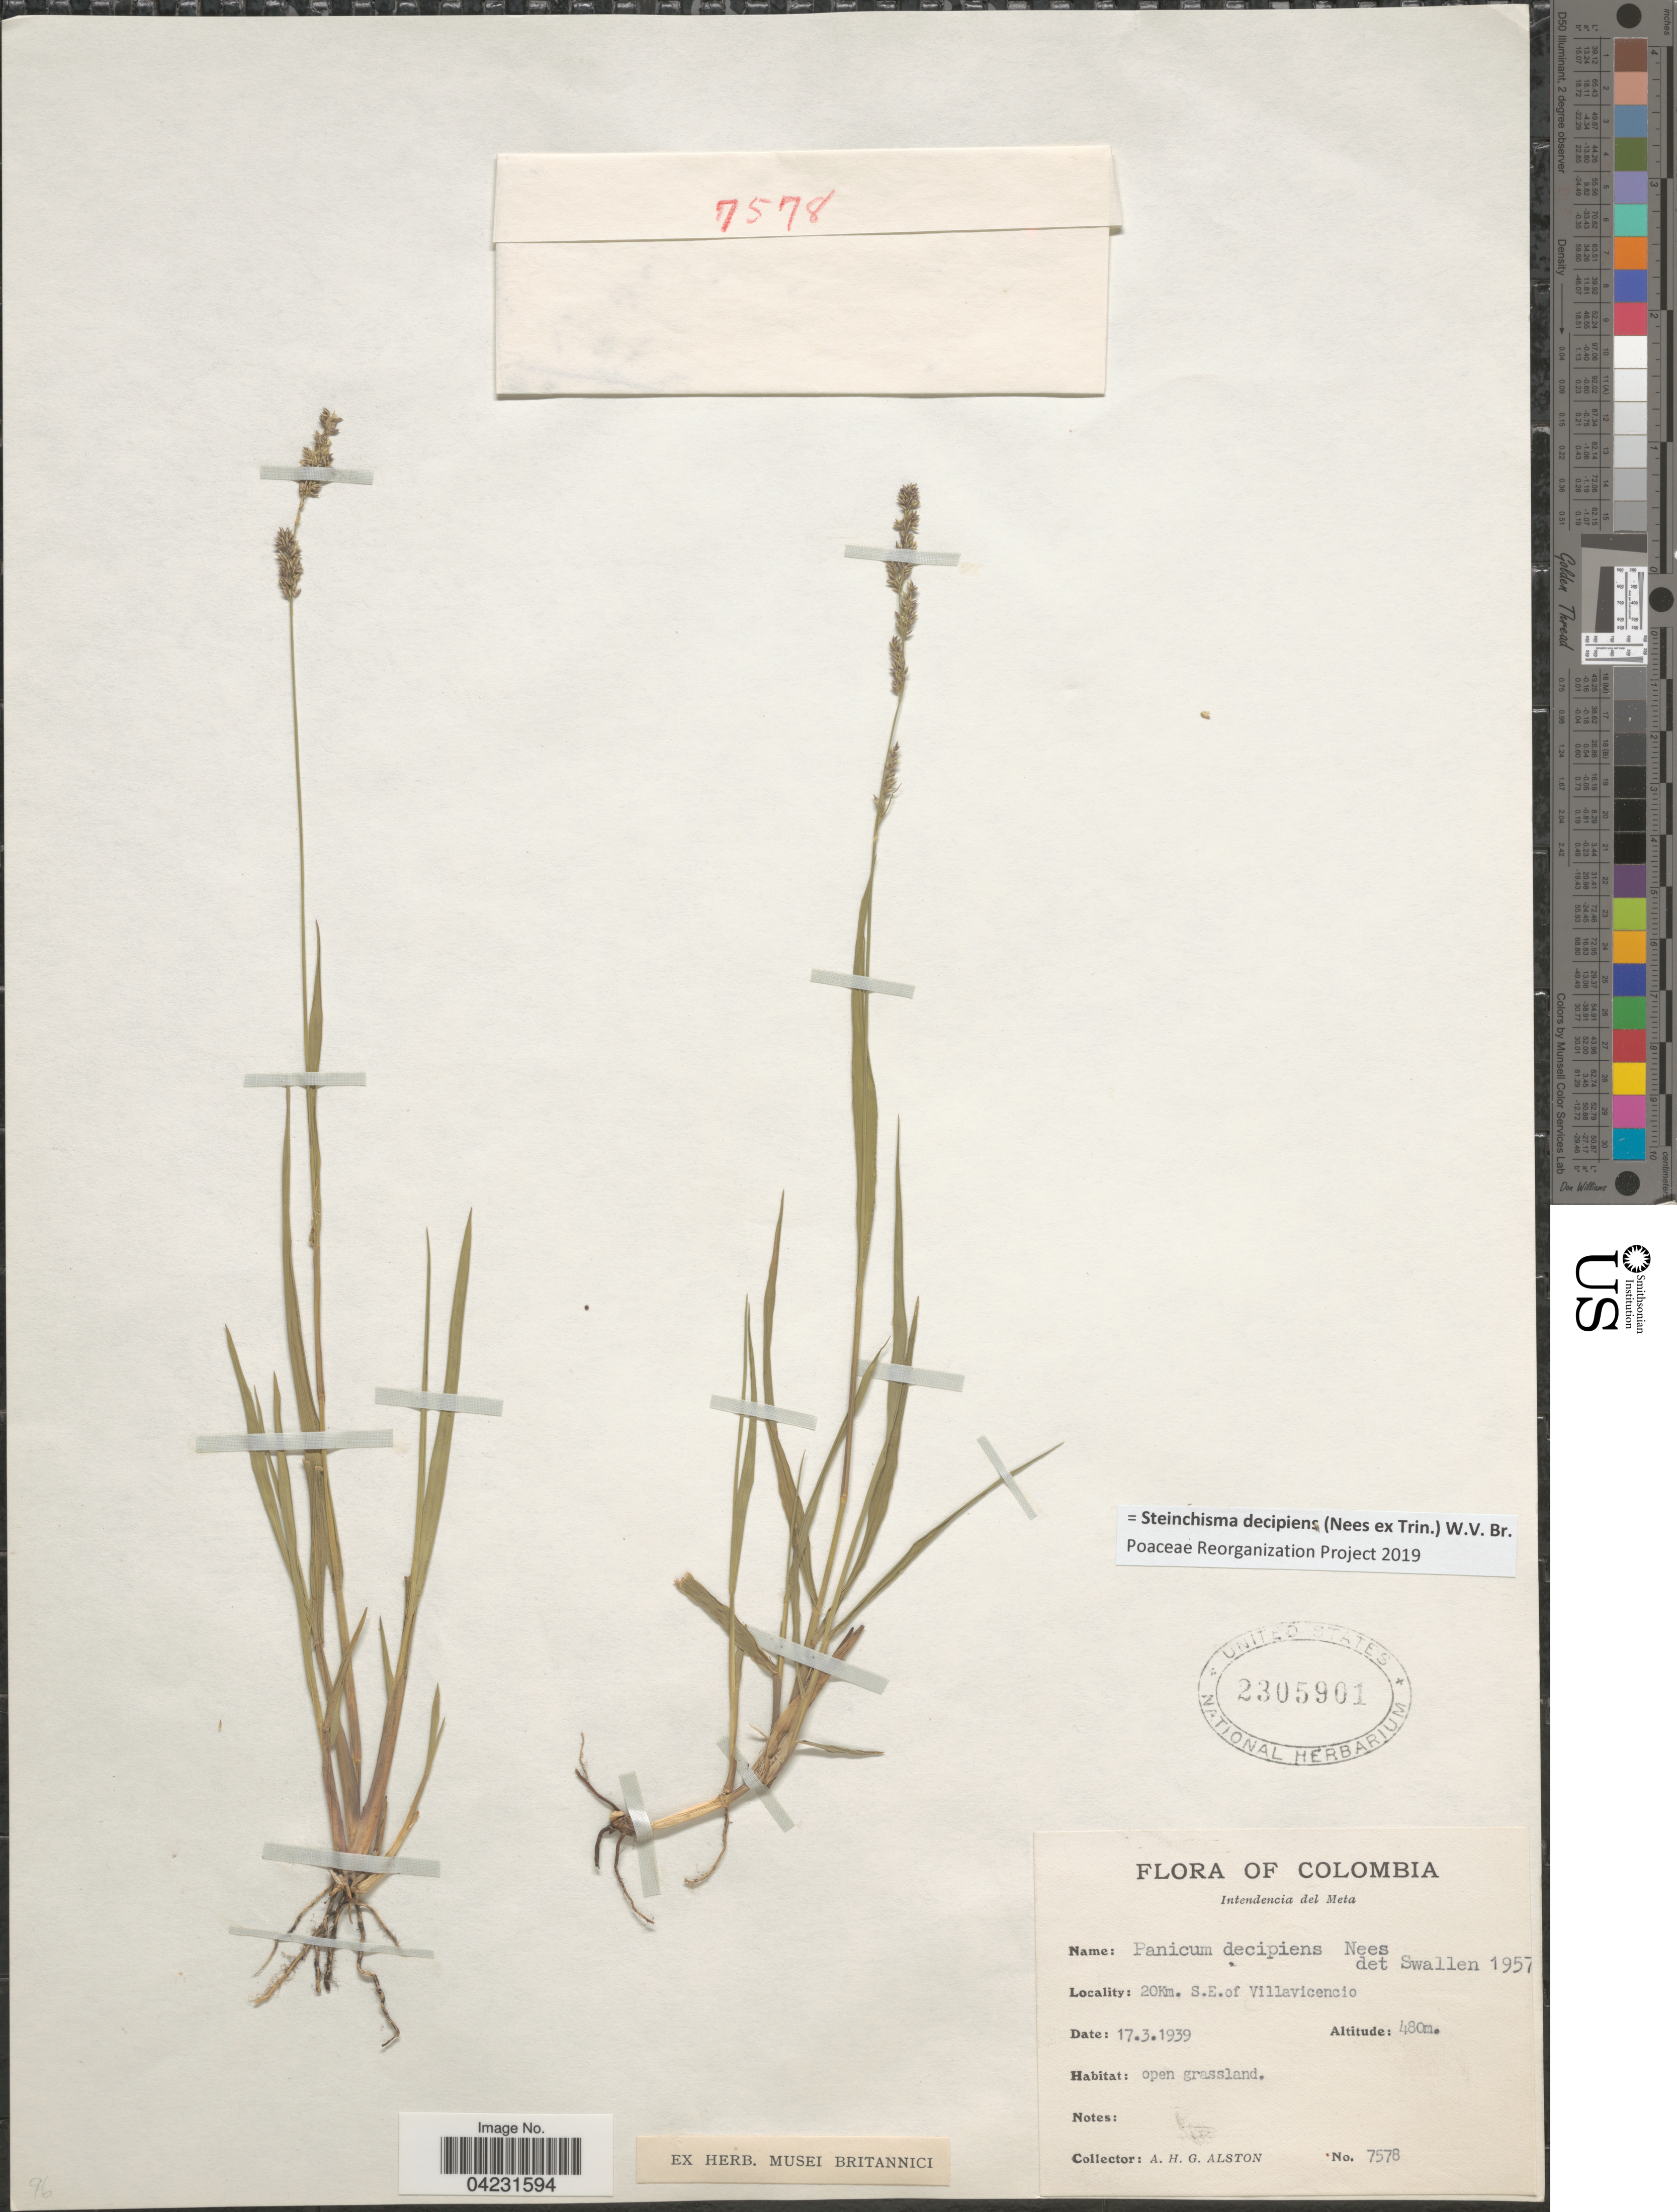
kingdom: Plantae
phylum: Tracheophyta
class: Liliopsida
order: Poales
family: Poaceae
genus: Steinchisma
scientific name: Steinchisma decipiens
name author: (Nees ex Trin.) W.V. Br.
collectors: A. H. Alston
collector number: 7578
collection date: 1939-03-17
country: Colombia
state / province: Meta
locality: Intendencia del Meta. 20Km. S.E. of Villavicencio.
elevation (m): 480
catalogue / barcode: US 2305901